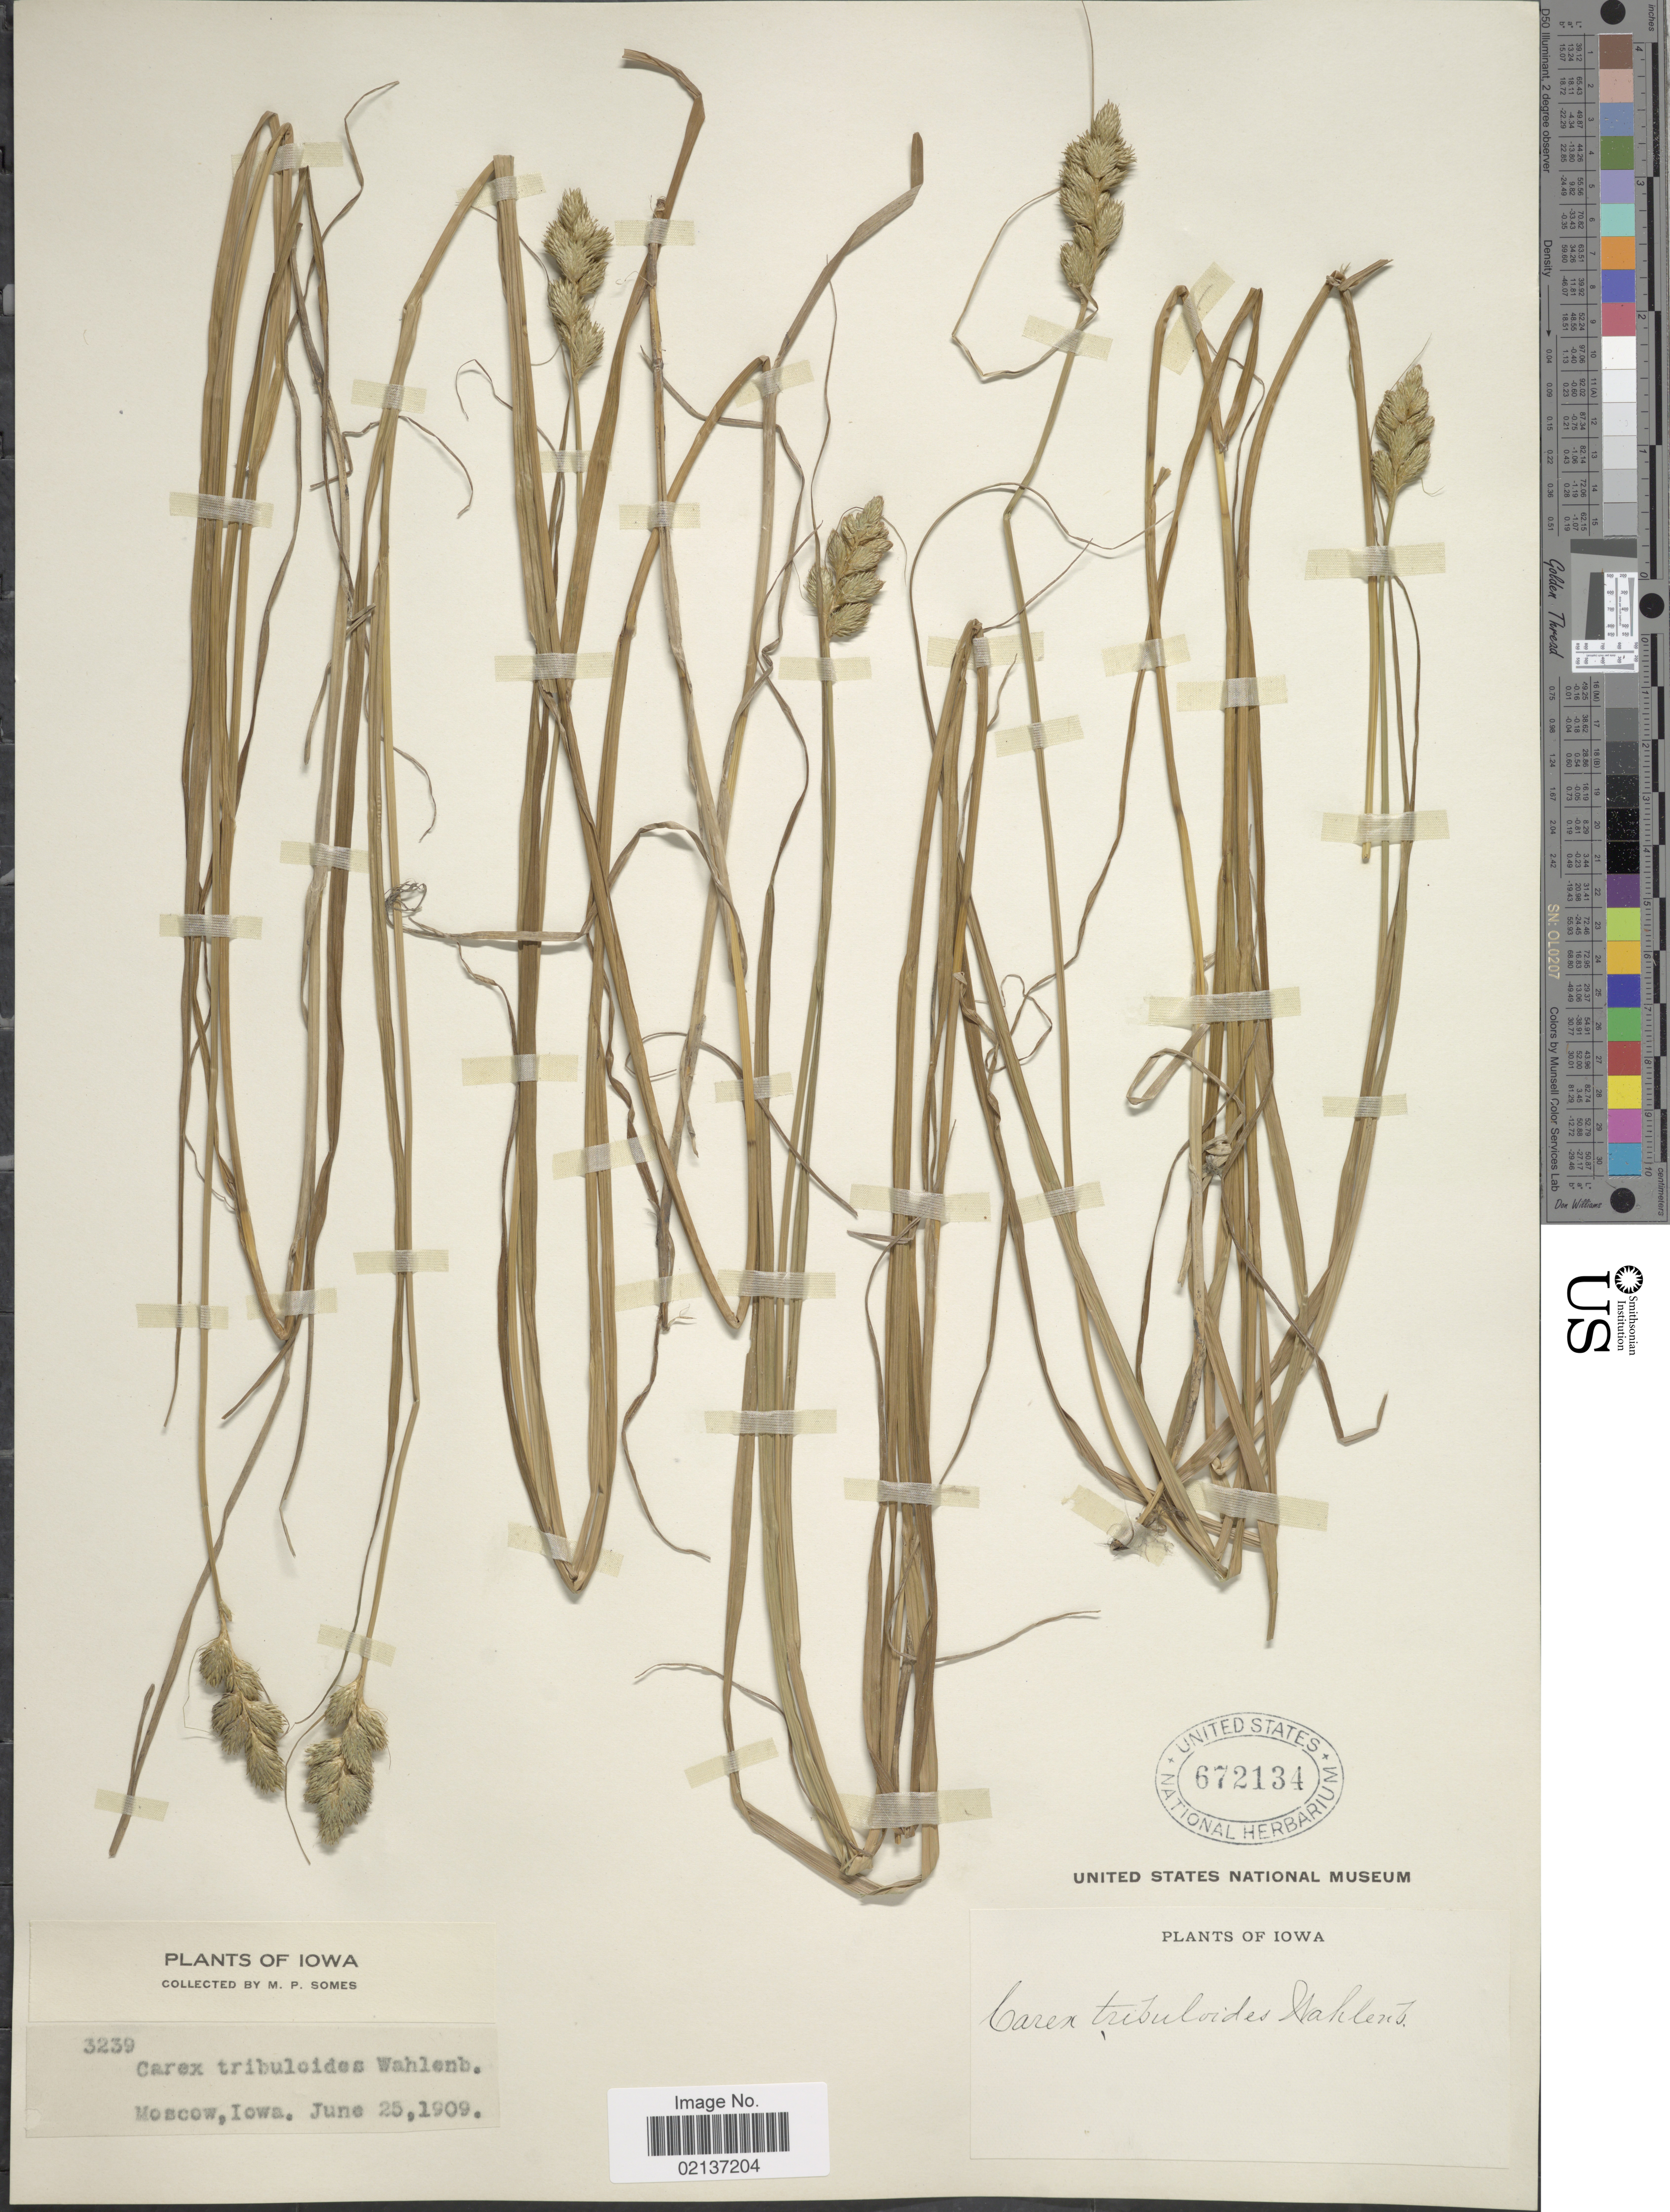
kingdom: Plantae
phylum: Tracheophyta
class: Liliopsida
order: Poales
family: Cyperaceae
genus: Carex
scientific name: Carex tribuloides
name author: Wahlenb.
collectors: M. Somes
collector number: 3239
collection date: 1909-06-25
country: United States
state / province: Iowa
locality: Moscow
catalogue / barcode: US 672134